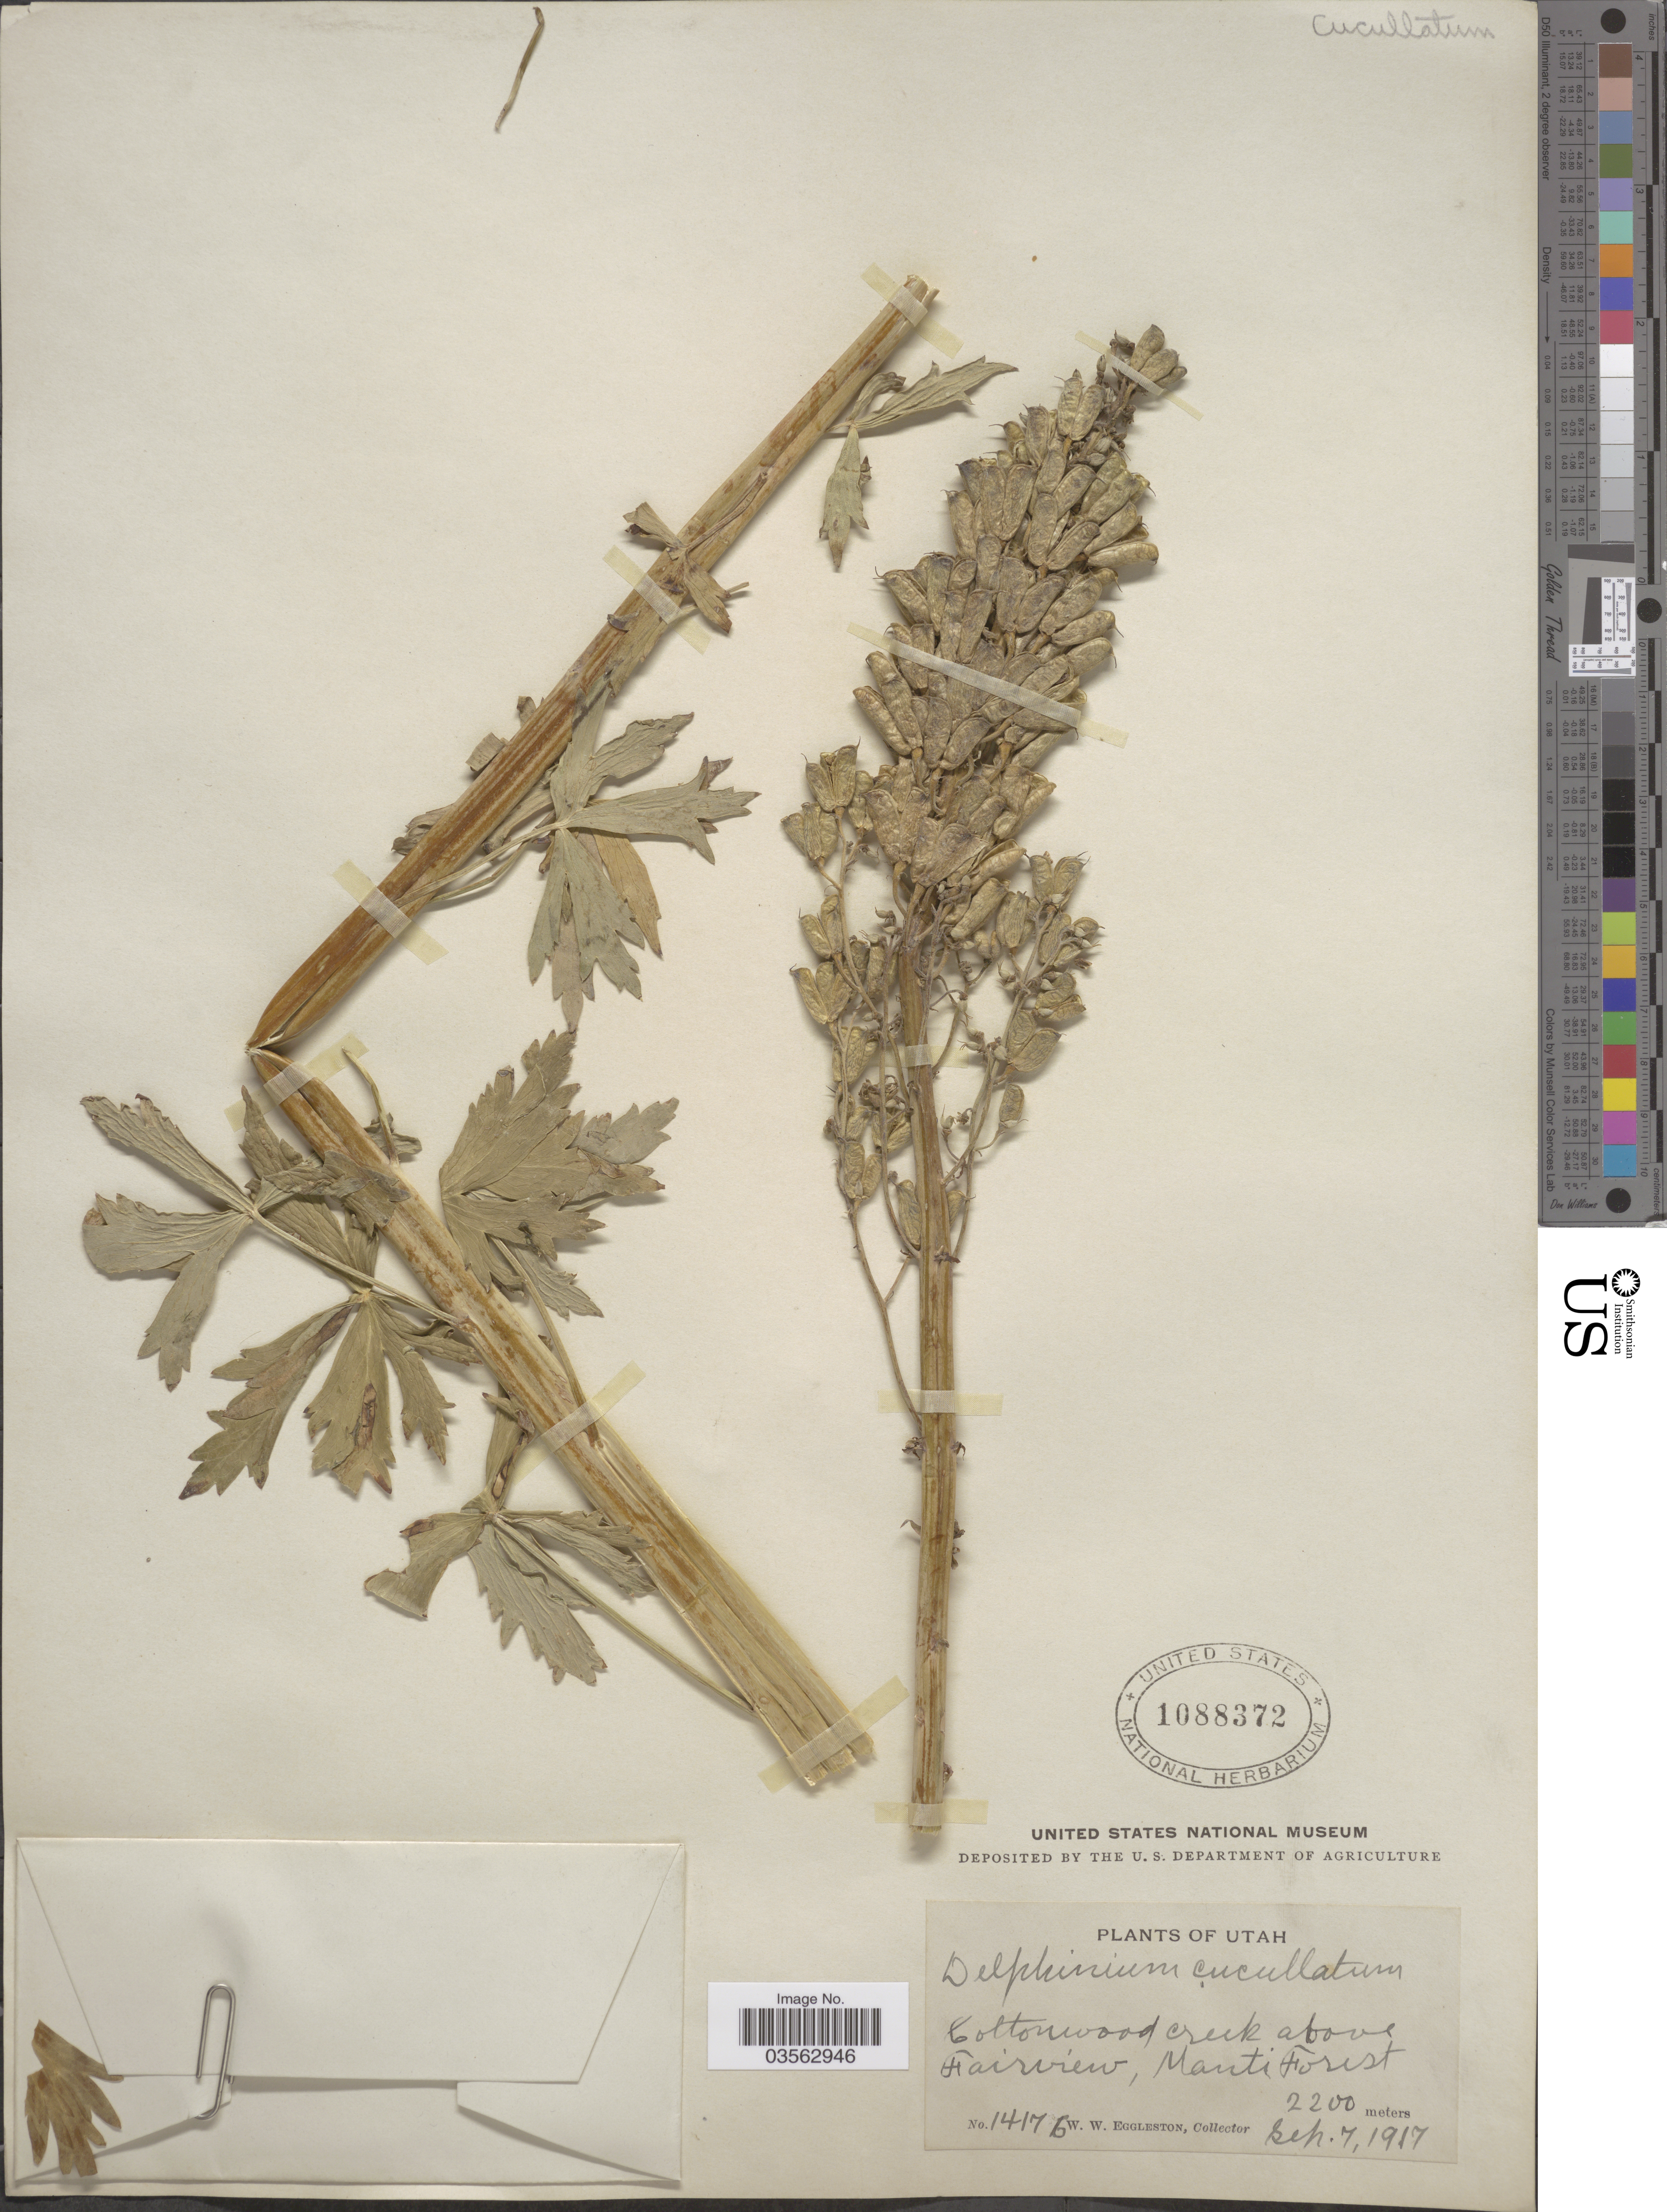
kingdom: Plantae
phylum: Tracheophyta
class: Magnoliopsida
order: Ranunculales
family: Ranunculaceae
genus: Delphinium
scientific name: Delphinium cucullatum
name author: E. Nelson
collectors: W. W. Eggleston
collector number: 14176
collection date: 1917-09-07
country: United States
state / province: Utah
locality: Cottonwood Creek above Fairview, Manti Forest.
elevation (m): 2200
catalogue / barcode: US 1088372